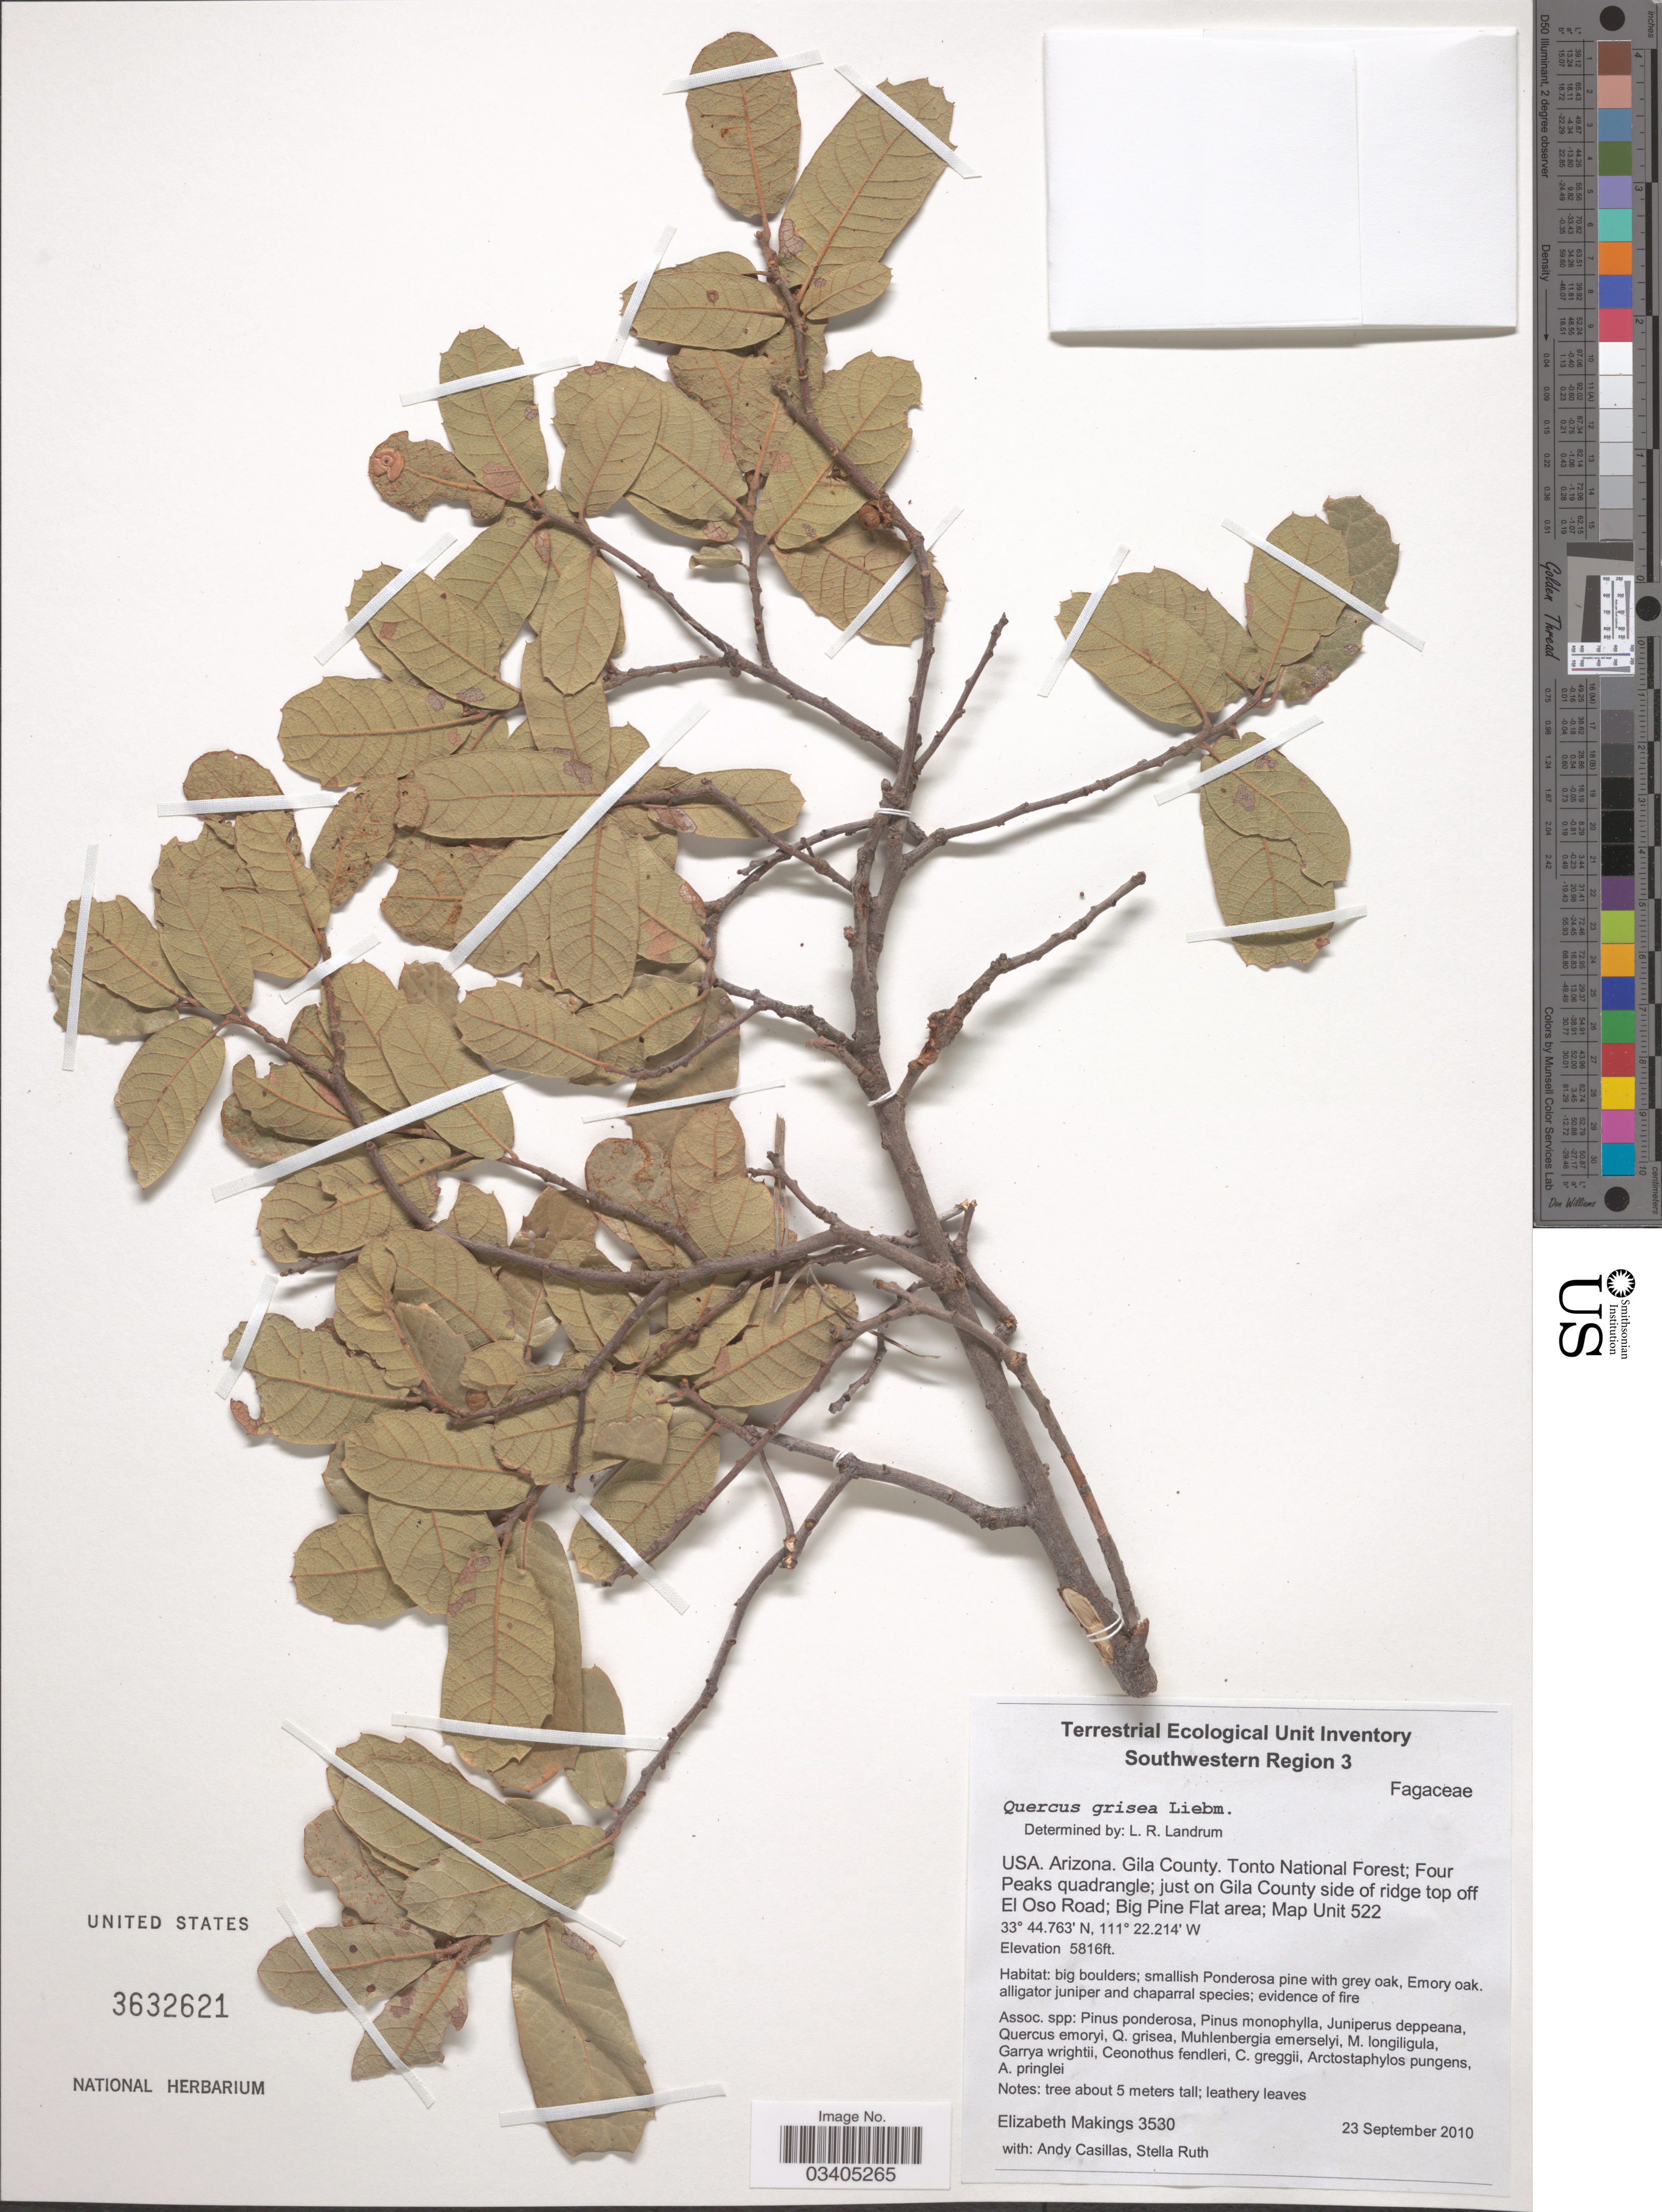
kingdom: Plantae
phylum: Tracheophyta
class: Magnoliopsida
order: Fagales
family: Fagaceae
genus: Quercus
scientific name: Quercus grisea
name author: Liebm.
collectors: E. Makings, A. Casillas & S. Ruth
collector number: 3530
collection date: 2010-09-23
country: United States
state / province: Arizona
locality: Southwestern Region 3. [unsure placement] Gila County. Tonto National Forest; Four Peaks quadrangle; just on Gila County side of ridge top off El Oso Road; Big Pine Flat area; Map Unit 522.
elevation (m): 1773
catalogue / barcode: US 3632621